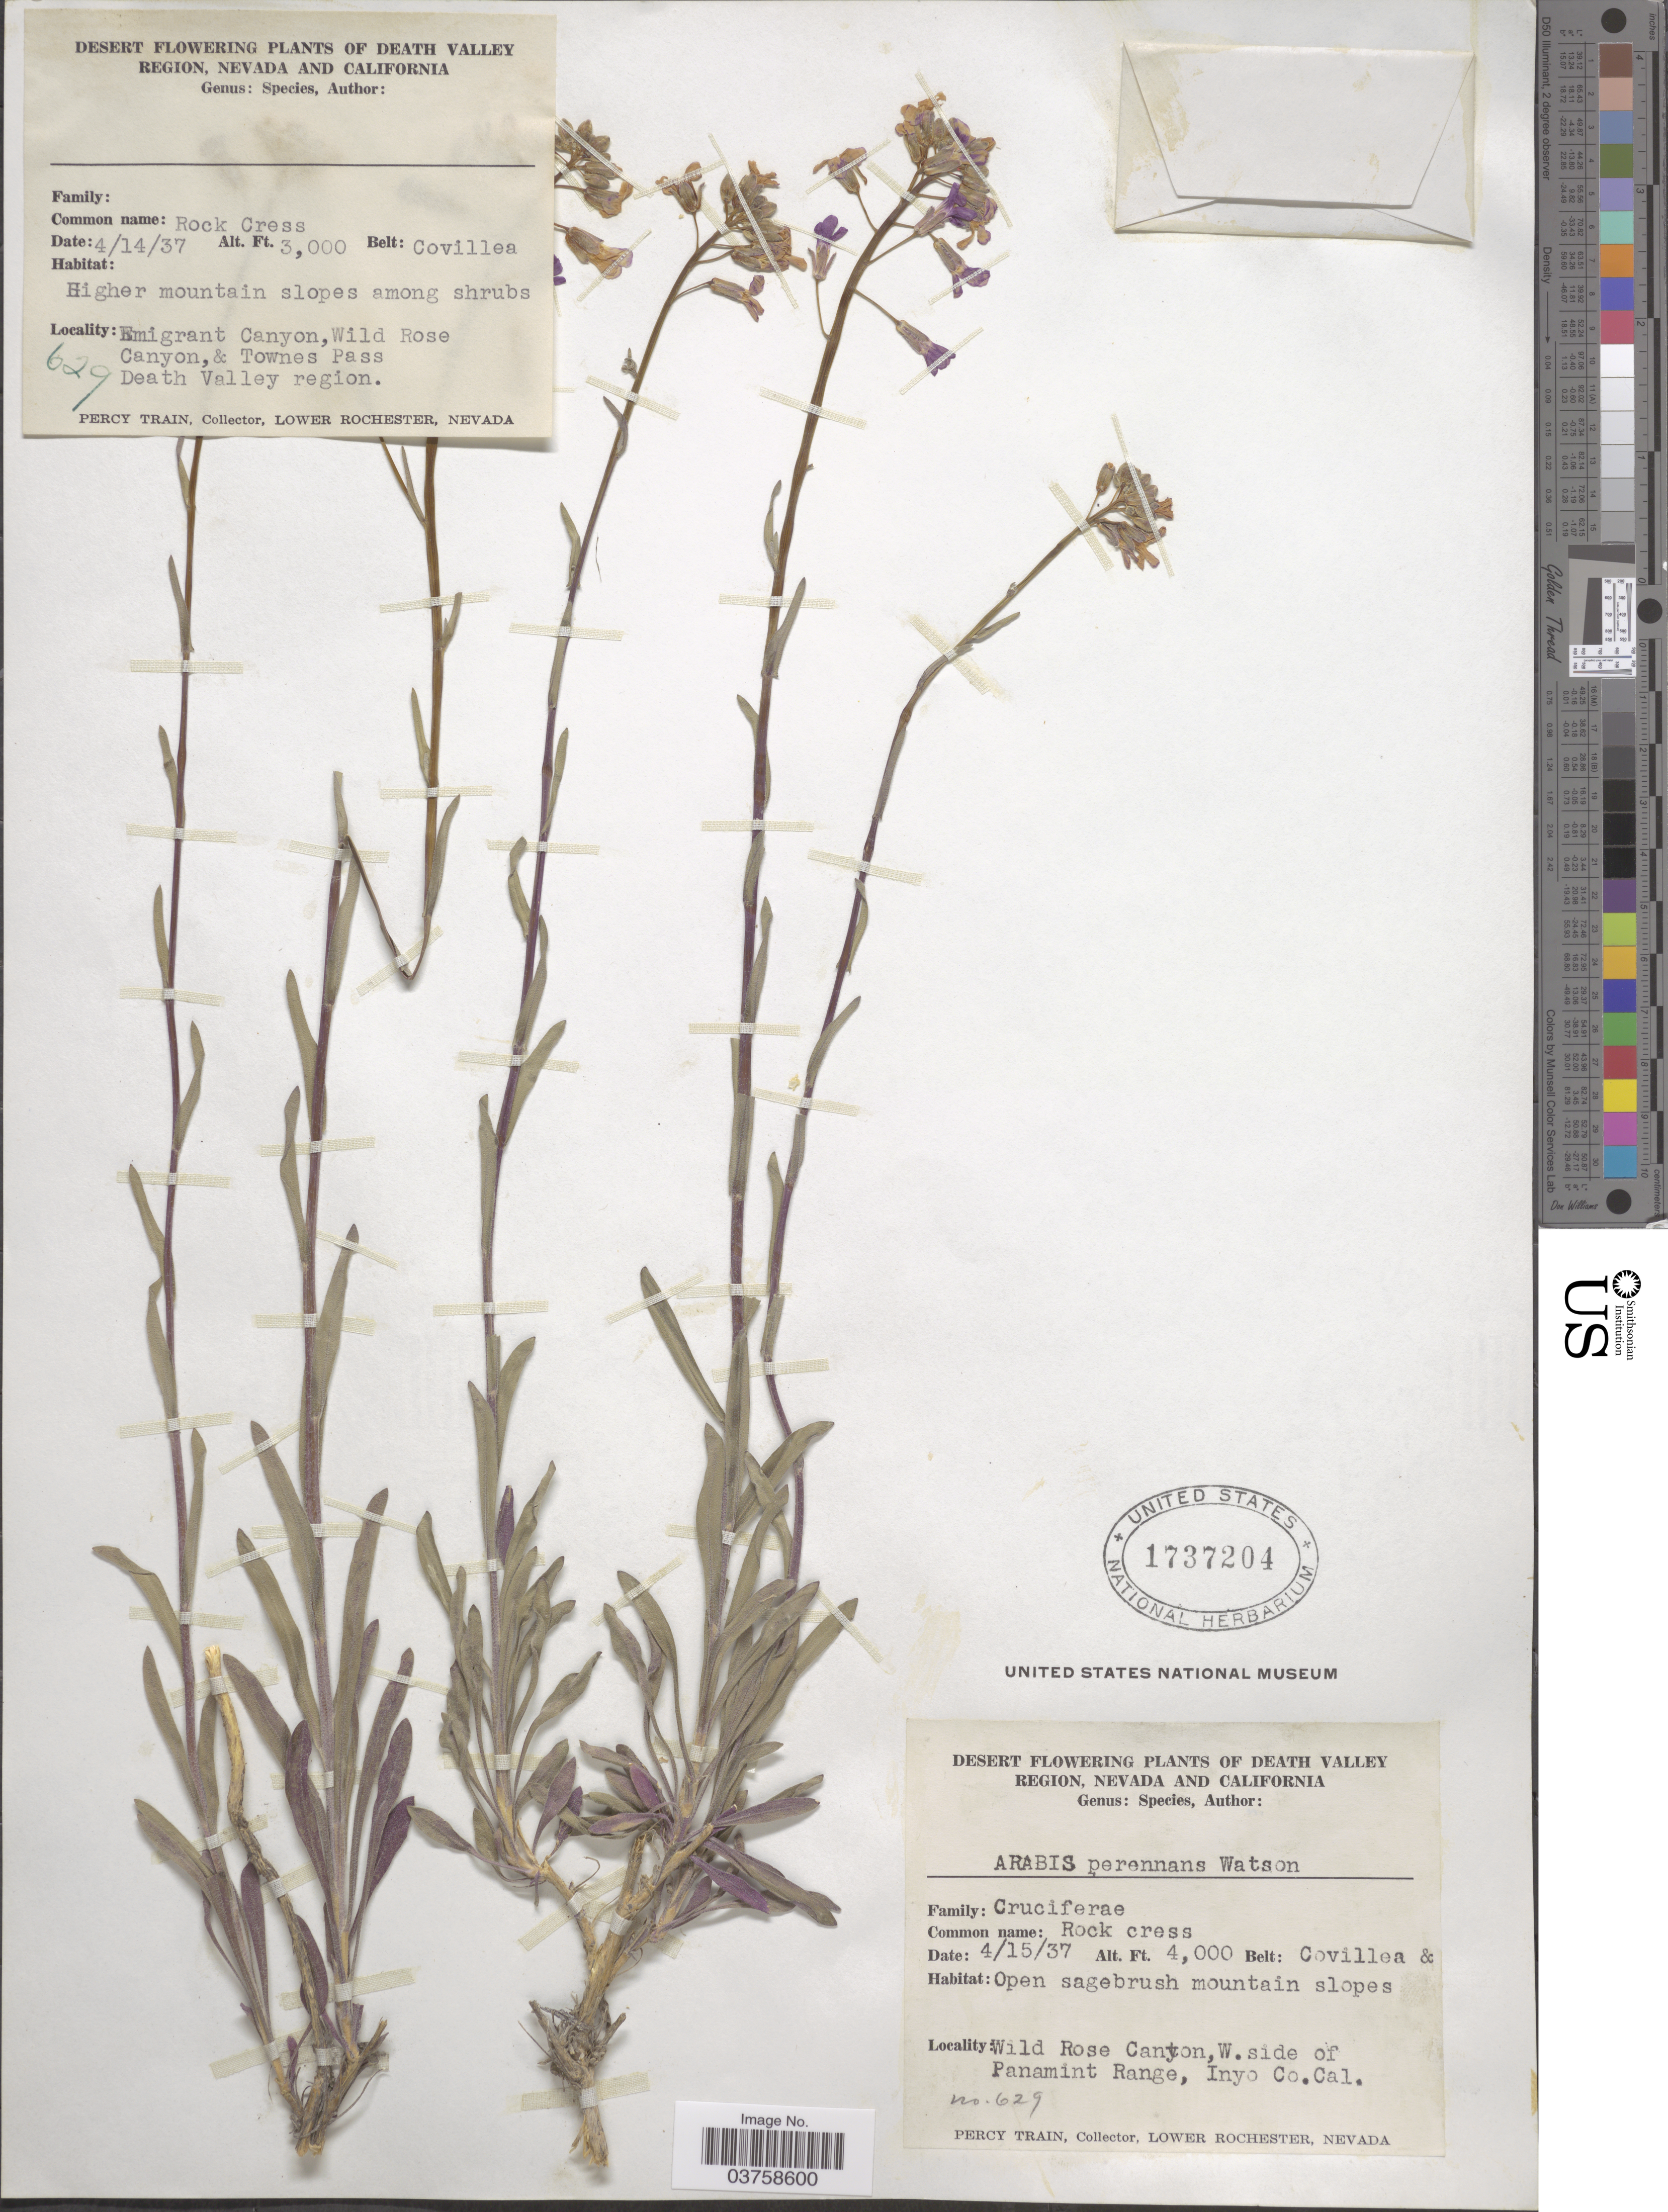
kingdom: Plantae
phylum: Tracheophyta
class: Magnoliopsida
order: Brassicales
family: Brassicaceae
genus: Arabis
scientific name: Arabis perennans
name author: S. Watson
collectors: P. Train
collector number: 629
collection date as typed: Transcribed d/m/y: 14/4/37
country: United States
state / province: Nevada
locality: Desert. Death Valley Region. Emigrant Canyon, Wild Rose Canyon,& Townes Pass Death Valley Region.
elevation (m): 914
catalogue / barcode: US 1737204-2